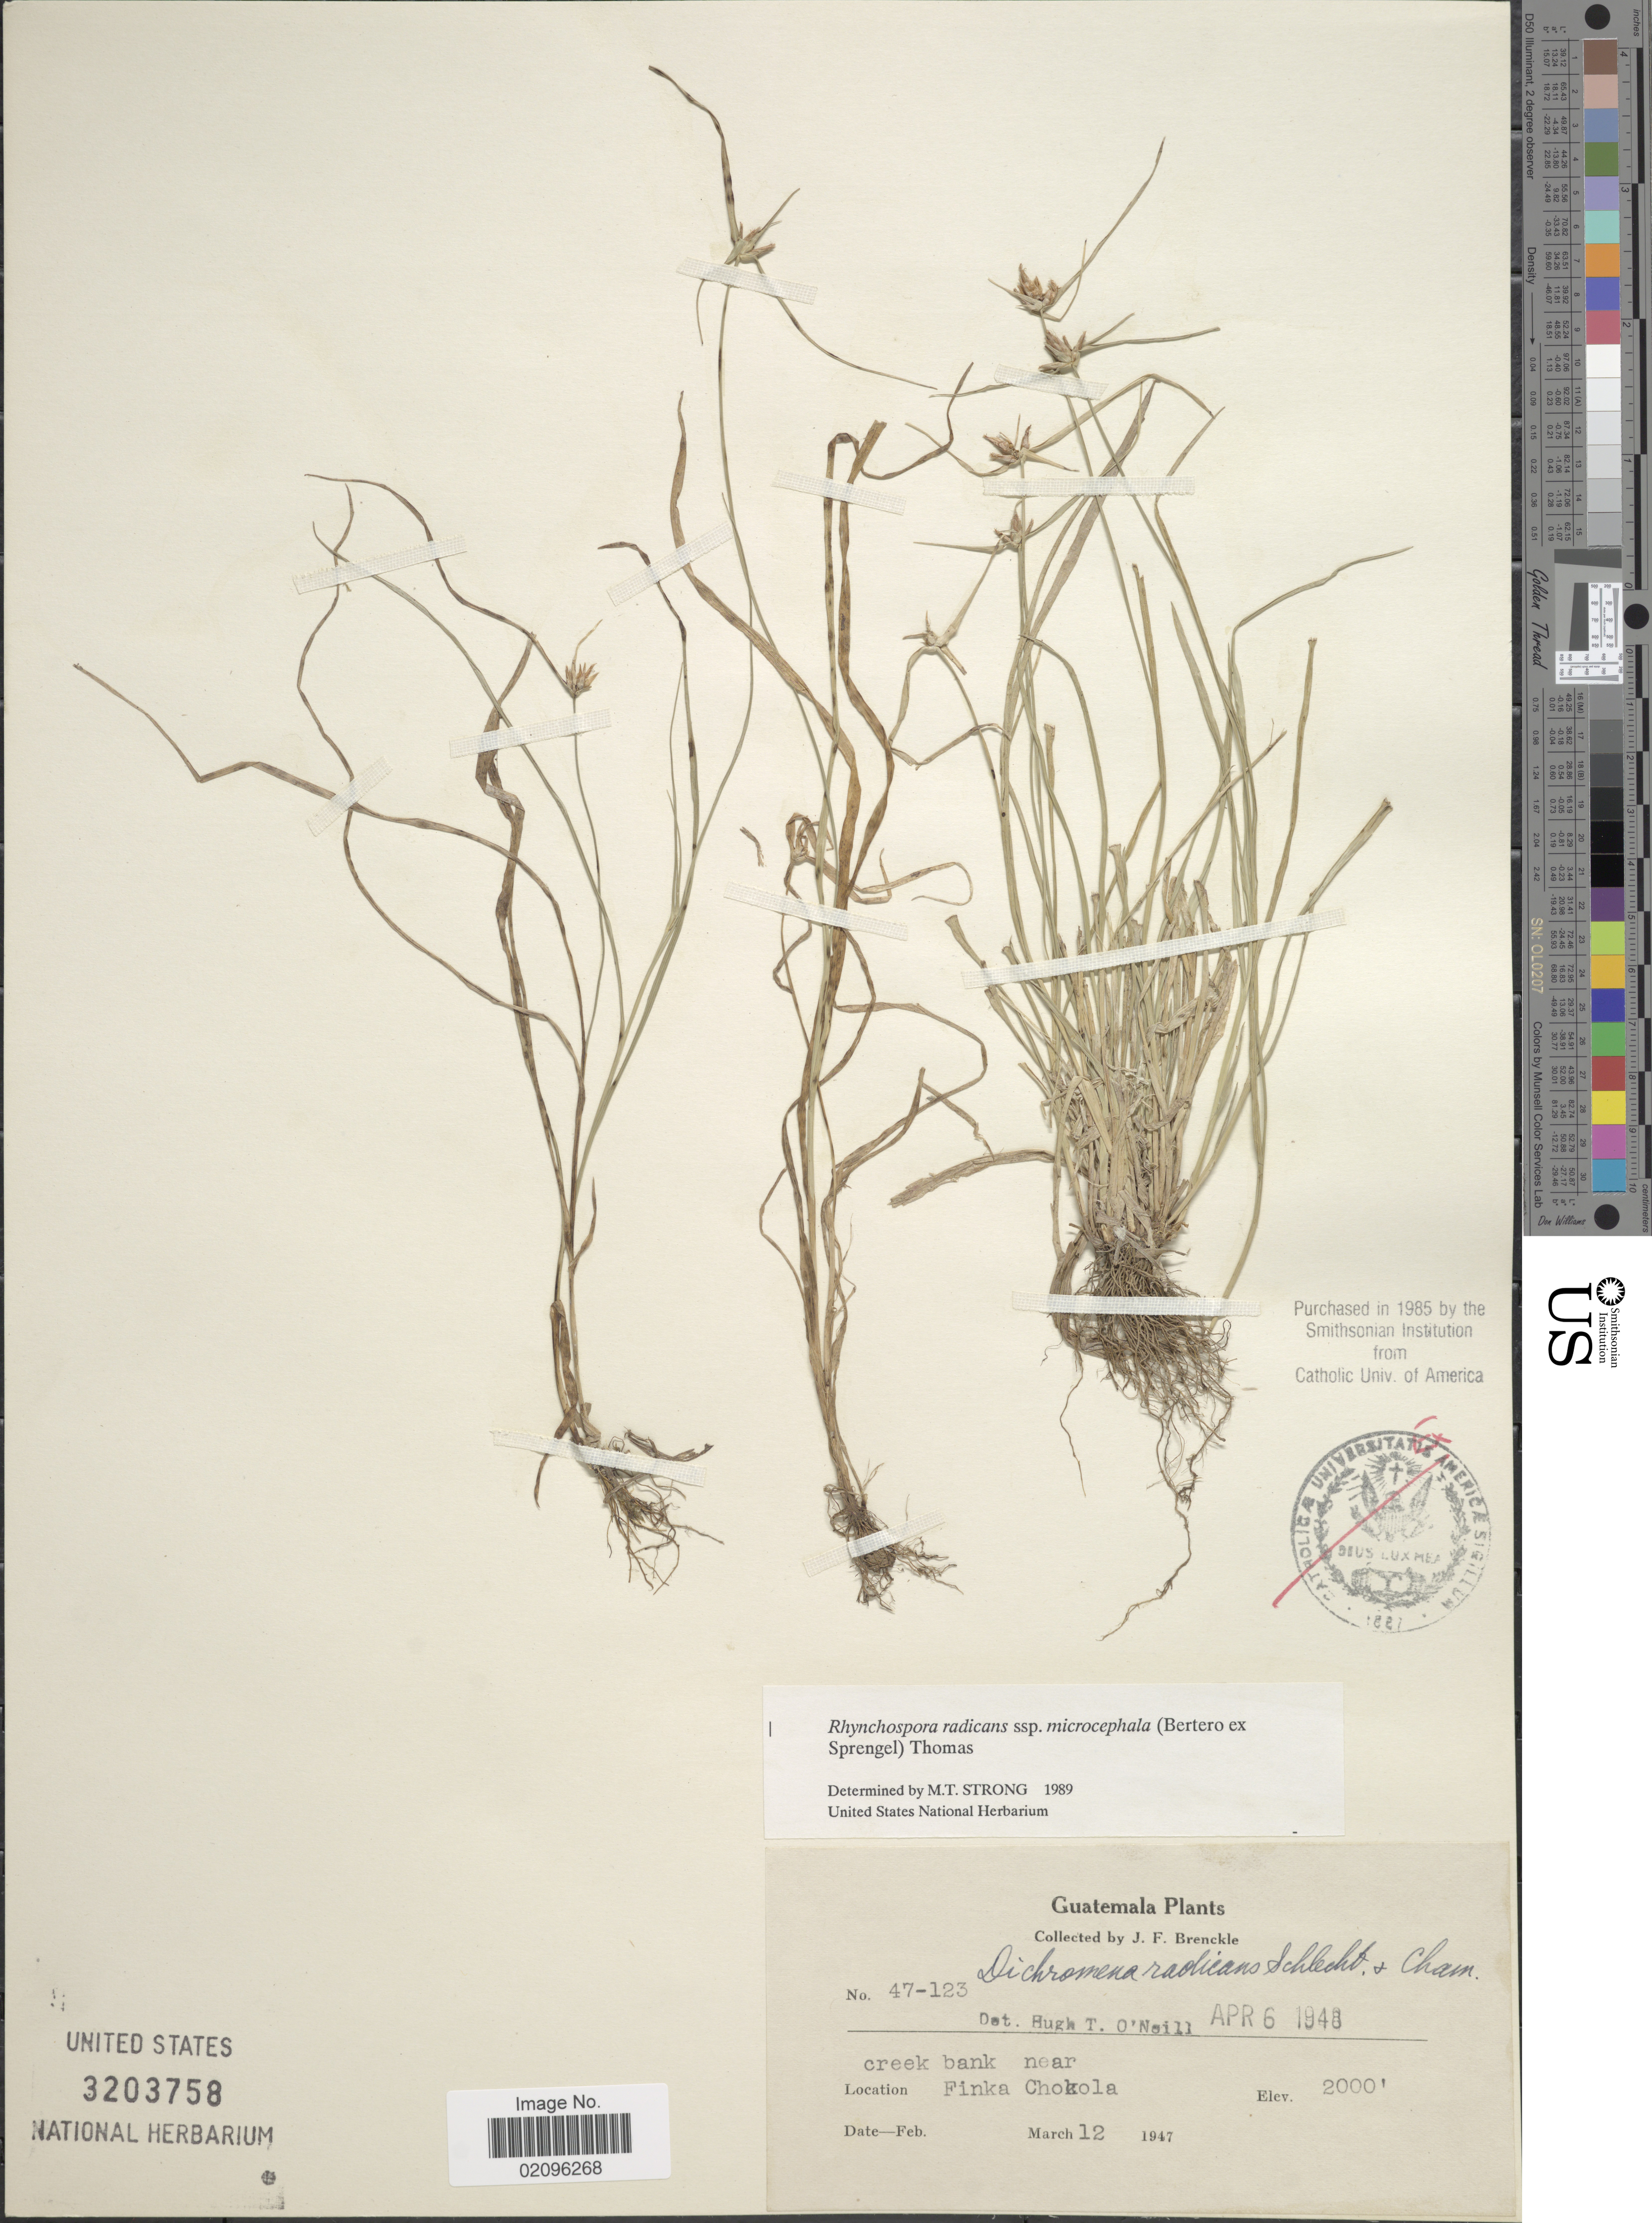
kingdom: Plantae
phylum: Tracheophyta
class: Liliopsida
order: Poales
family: Cyperaceae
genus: Rhynchospora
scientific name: Rhynchospora radicans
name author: (Schltdl. & Cham.) H. Pfeiff.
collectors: J. Brenckle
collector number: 47-123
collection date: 1948-04-06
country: Guatemala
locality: Creek bank near Finka Chokola. Guatemala.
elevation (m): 610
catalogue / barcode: US 3203758